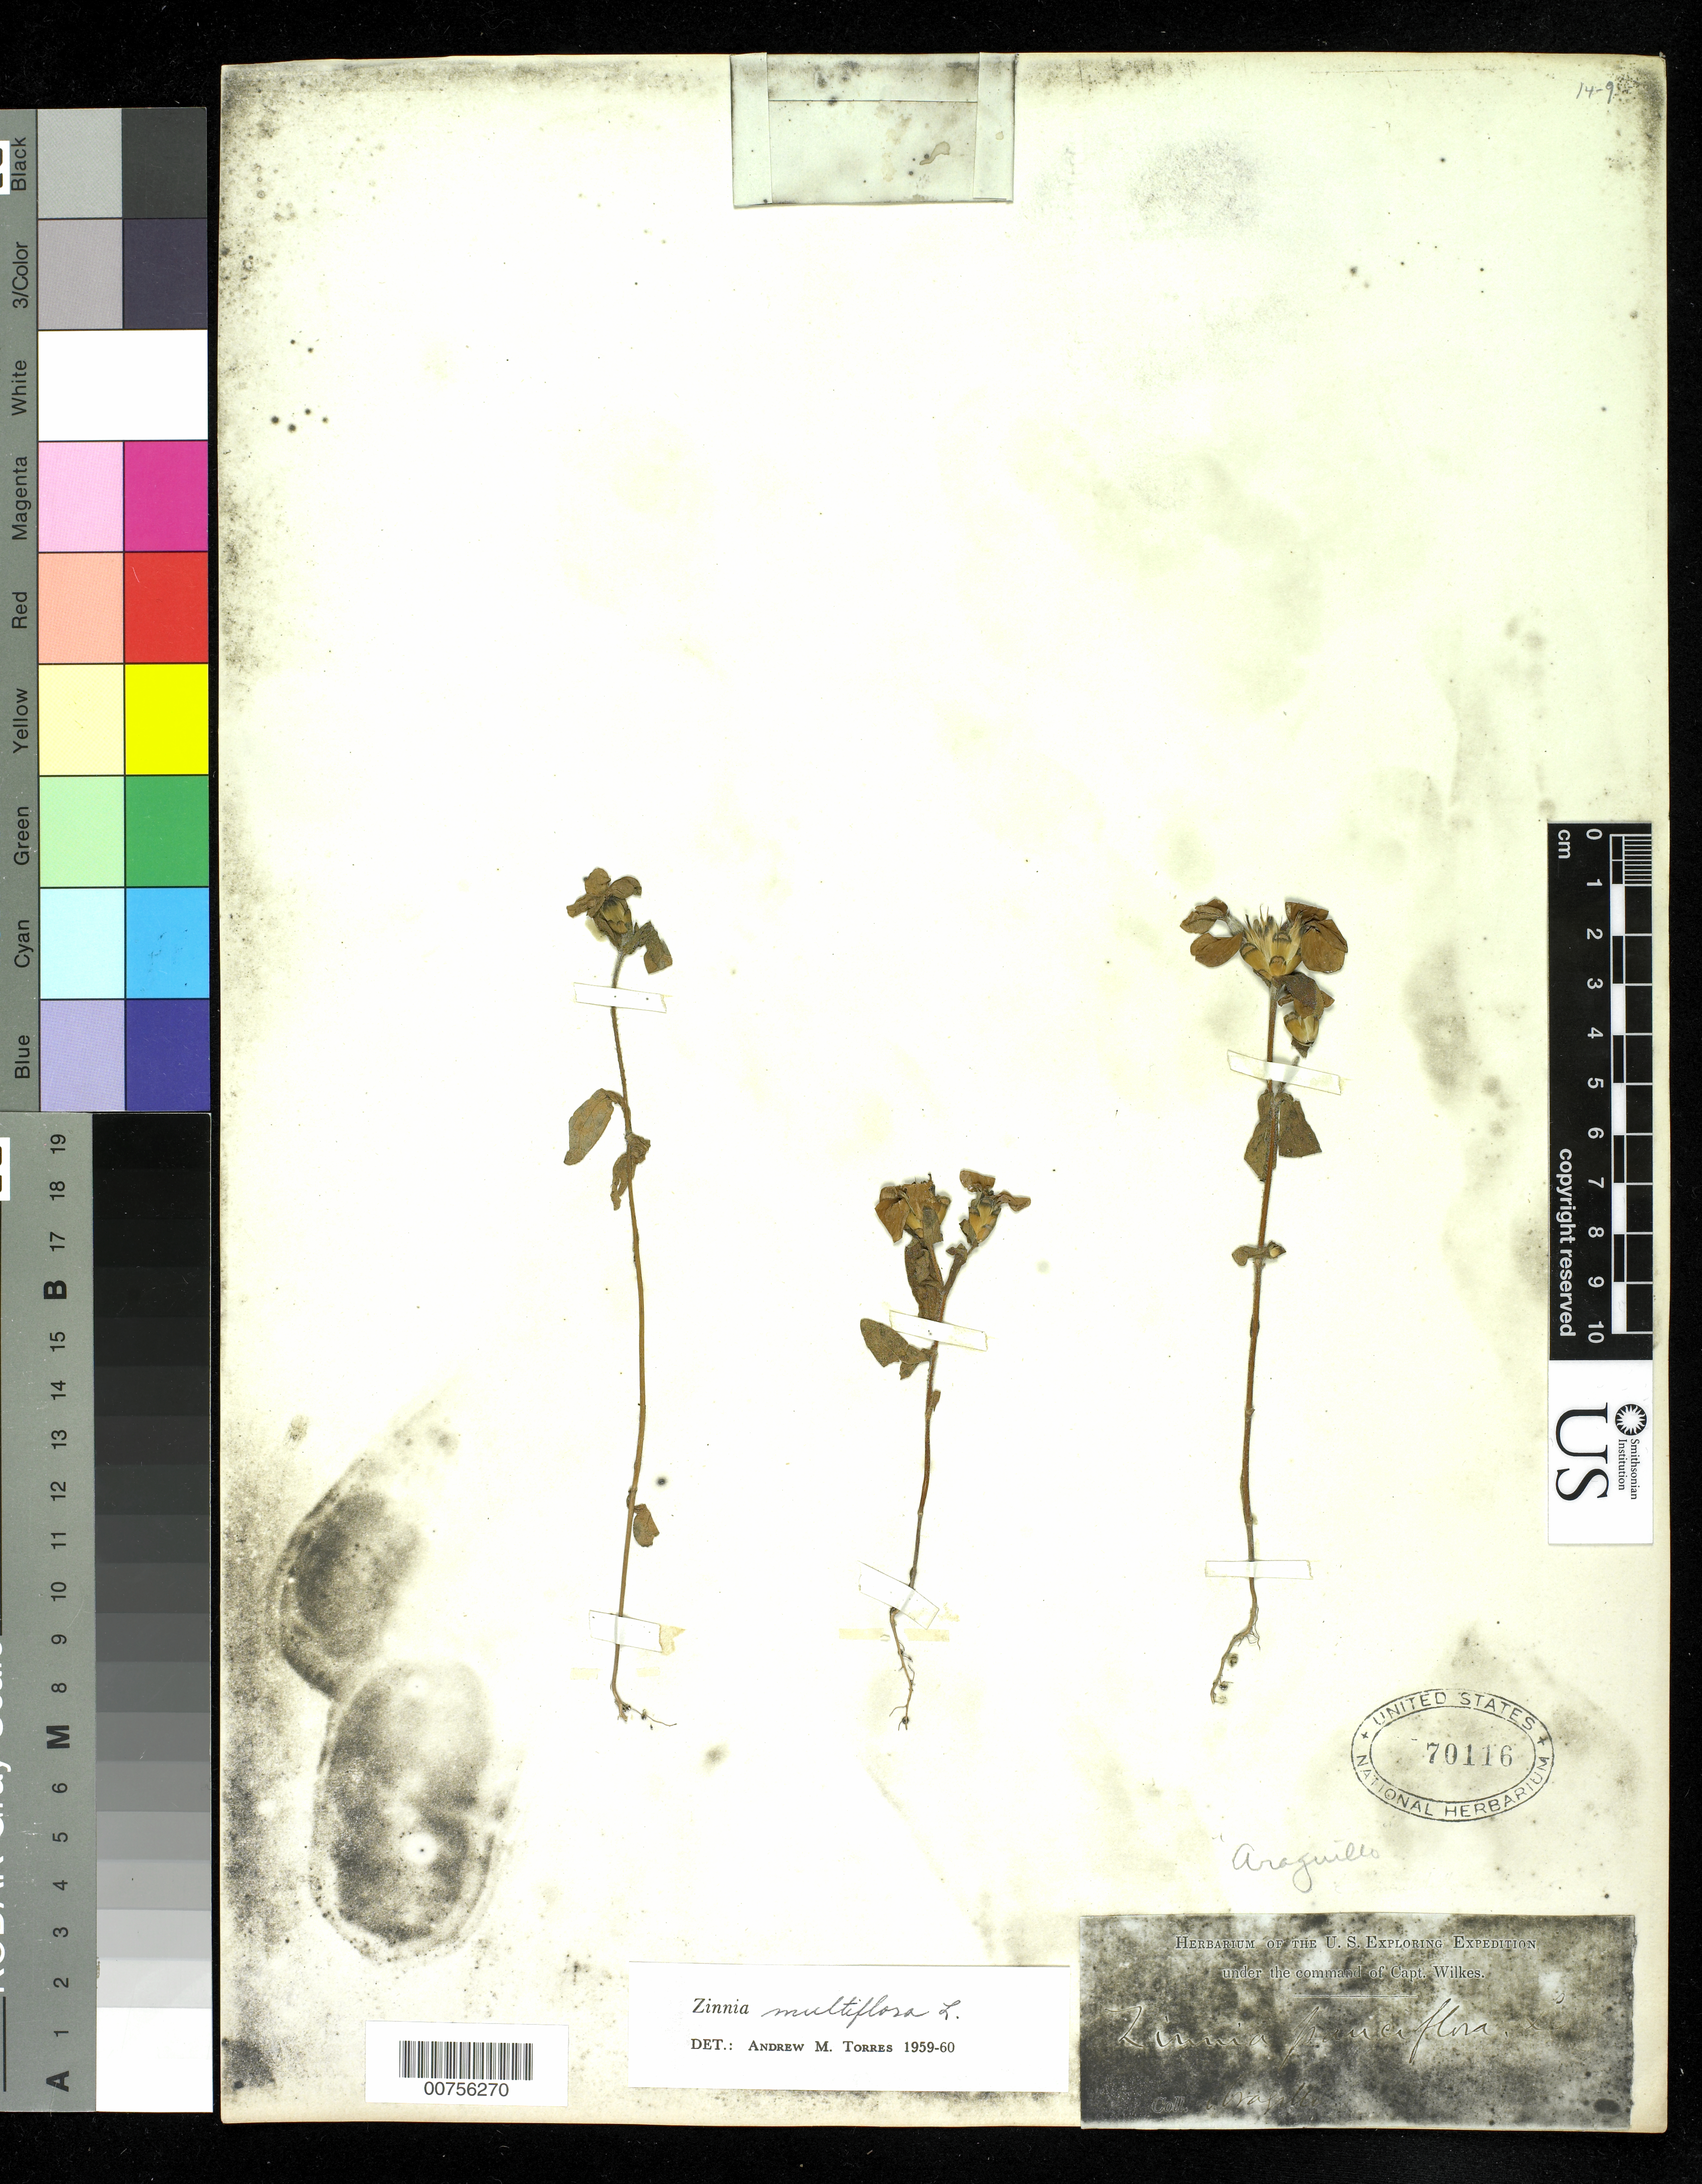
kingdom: Plantae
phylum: Tracheophyta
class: Magnoliopsida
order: Asterales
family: Asteraceae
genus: Zinnia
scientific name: Zinnia peruviana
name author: (L.) L.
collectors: Wilkes Explor. Exped.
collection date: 1838/1842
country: Peru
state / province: Lima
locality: Obrajillo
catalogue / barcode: US 70116